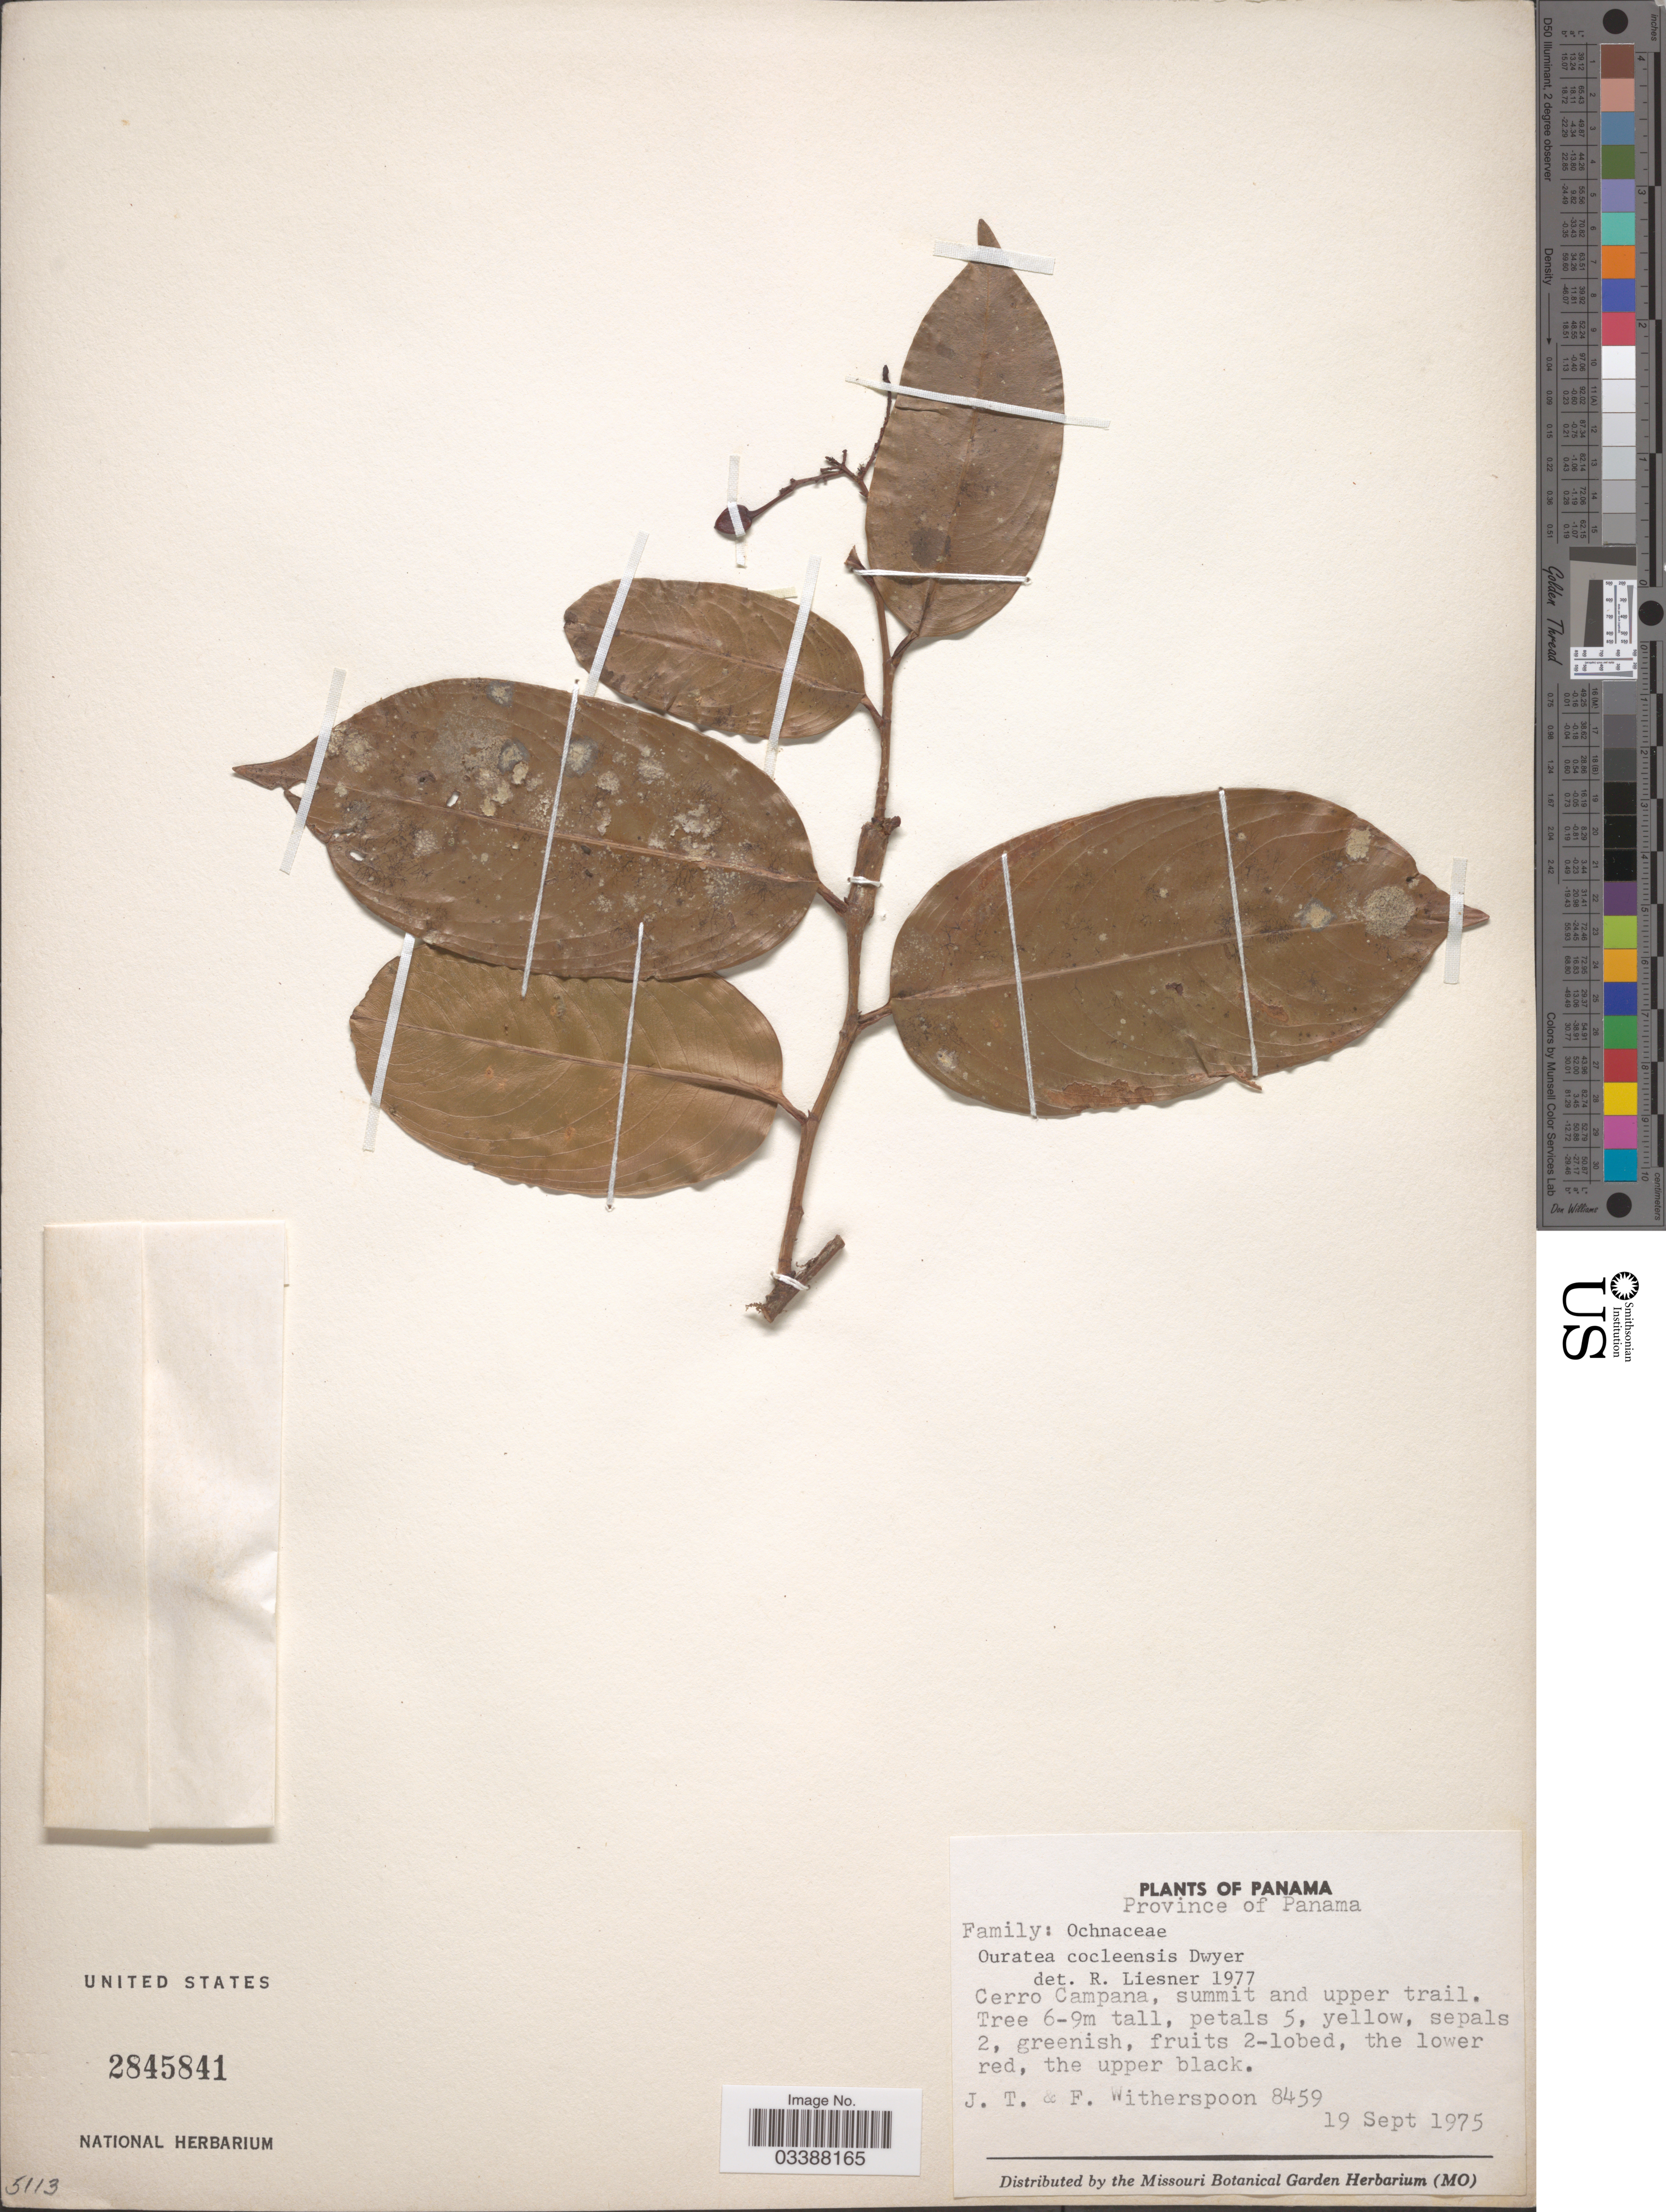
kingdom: Plantae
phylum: Tracheophyta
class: Magnoliopsida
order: Malpighiales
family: Ochnaceae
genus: Ouratea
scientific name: Ouratea prominens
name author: Dwyer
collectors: J. Witherspoon & F. Witherspoon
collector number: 8459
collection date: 1975-09-19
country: Panama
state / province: Panamá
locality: Cerro Campana, summit and upper trail.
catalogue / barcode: US 2845841